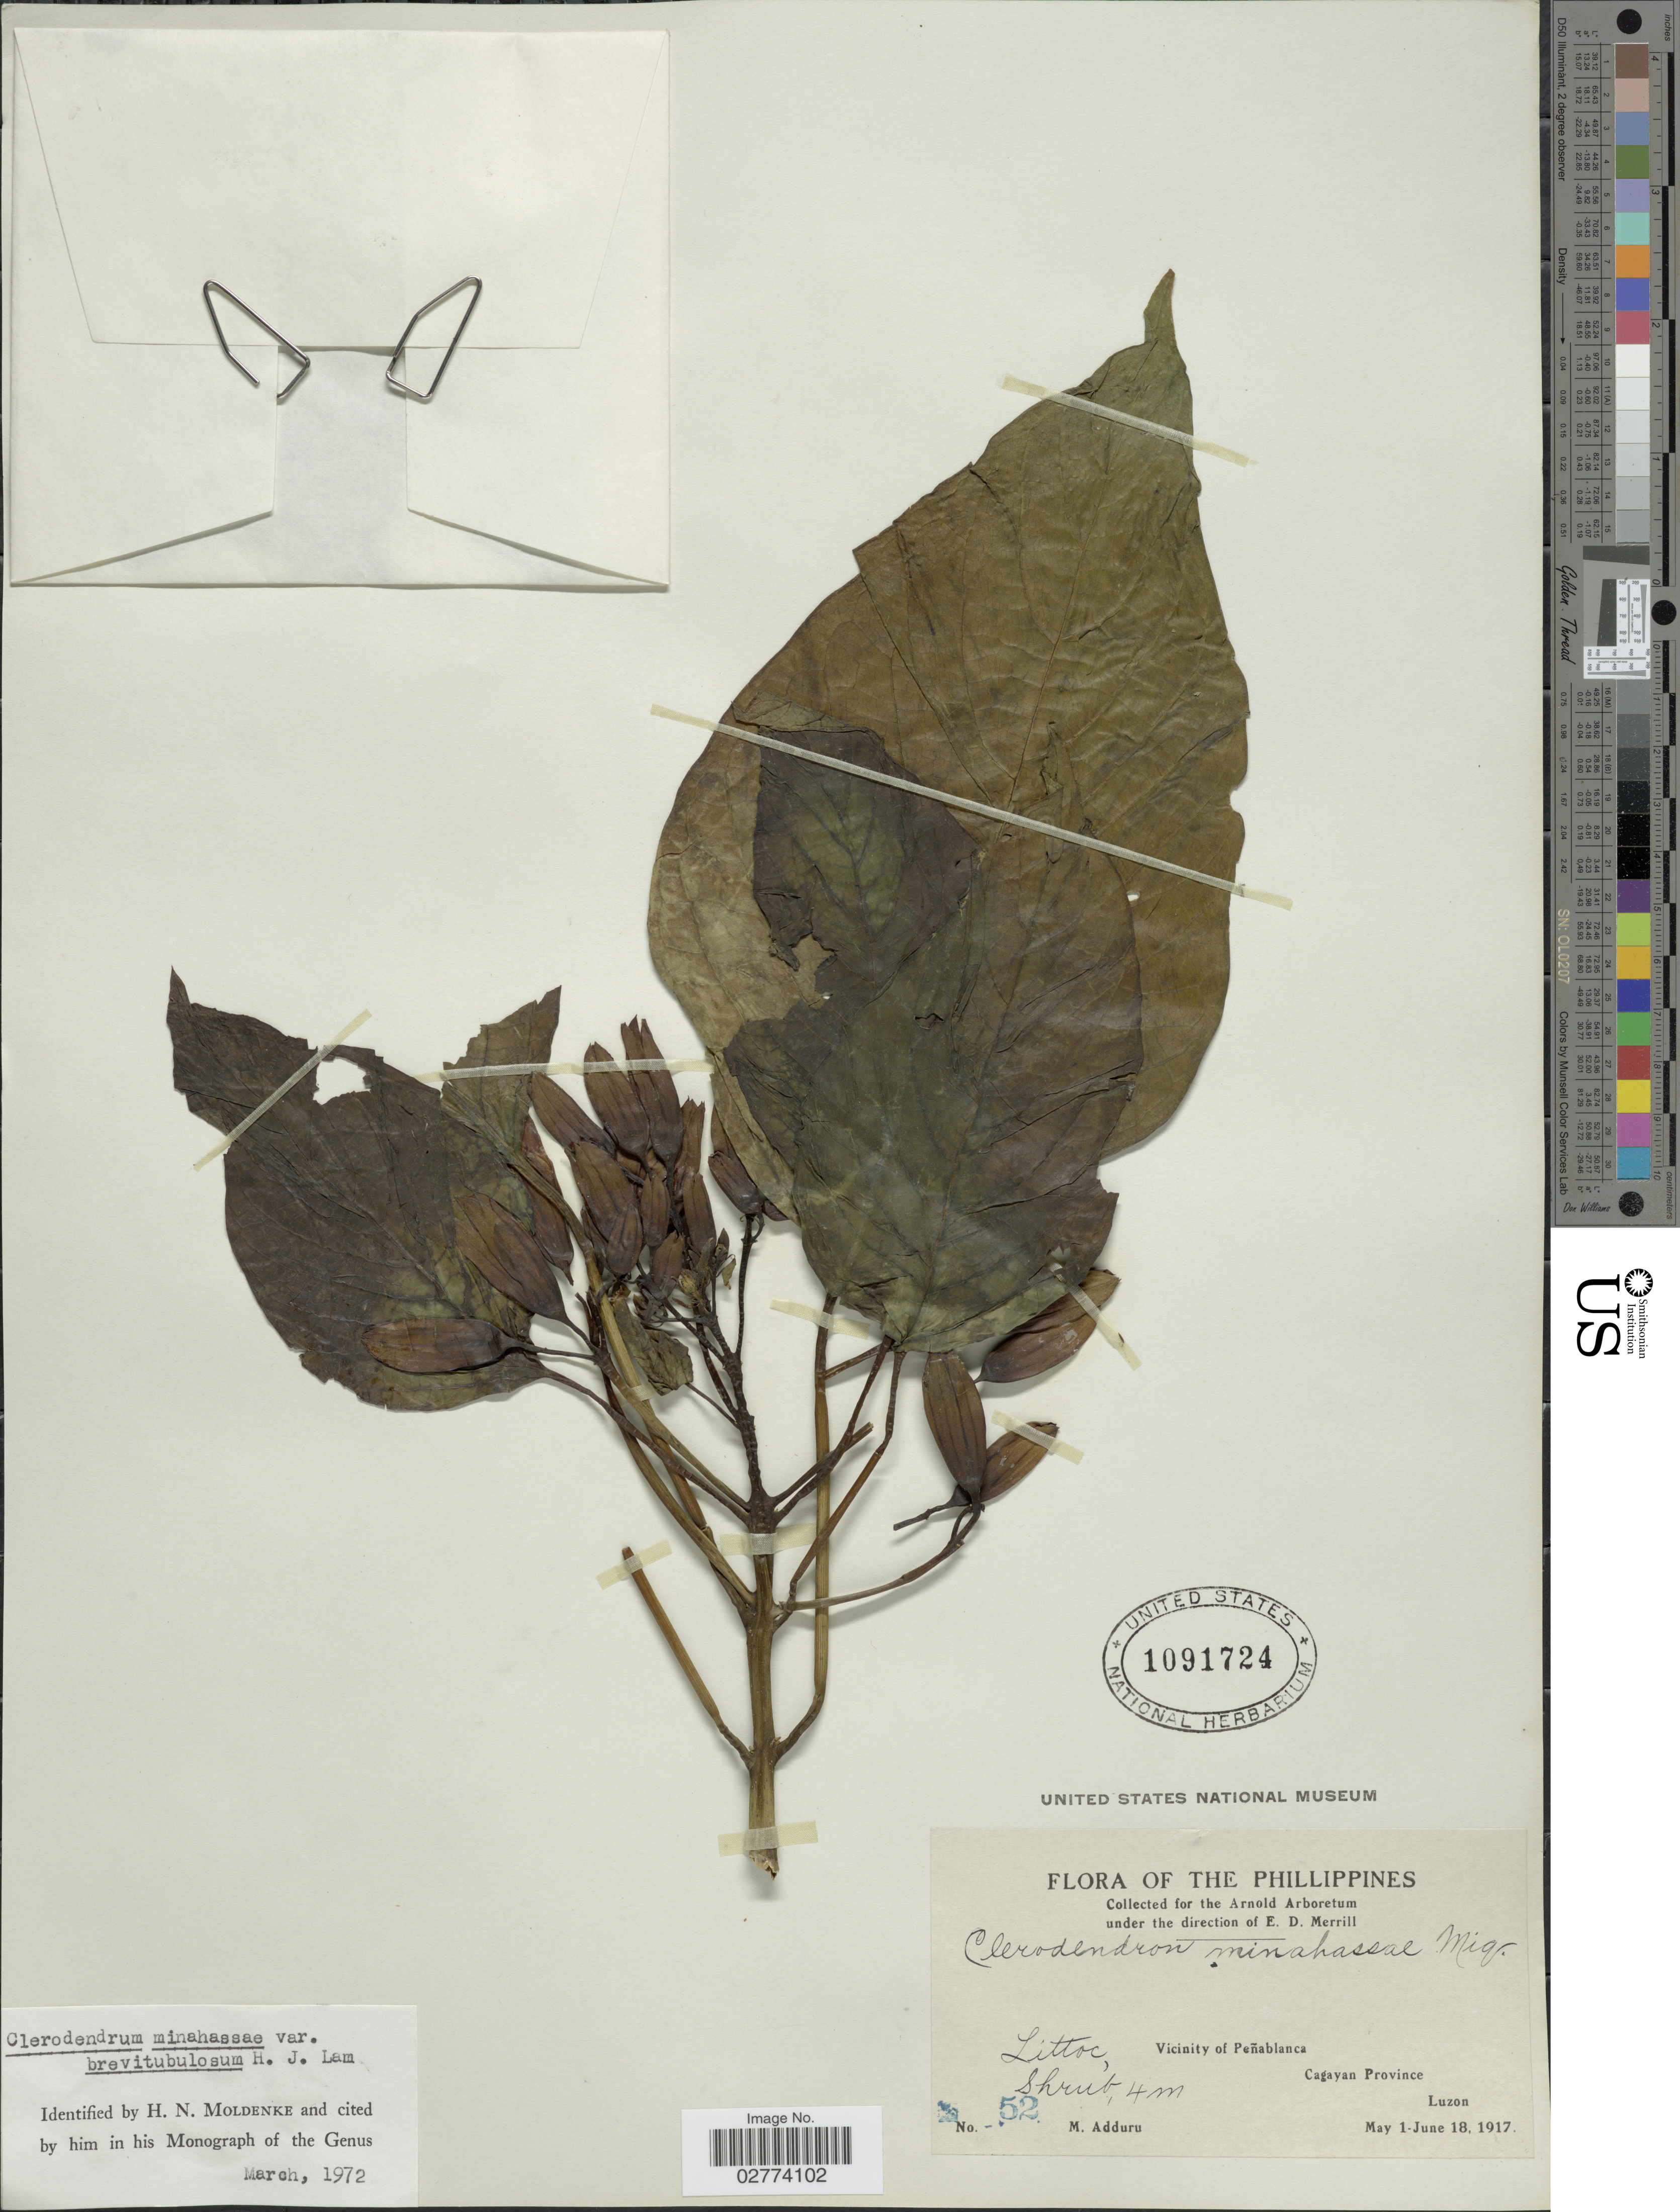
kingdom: Plantae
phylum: Tracheophyta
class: Magnoliopsida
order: Lamiales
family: Lamiaceae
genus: Clerodendrum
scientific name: Clerodendrum minahassae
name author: Teijsm. & Binn.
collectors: M. Adduru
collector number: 52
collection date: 1917-05-01/1917-06-18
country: Philippines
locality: Littoc, Vicinity of Penablanca, Cagayan Province, Luzon.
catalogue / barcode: US 1091724